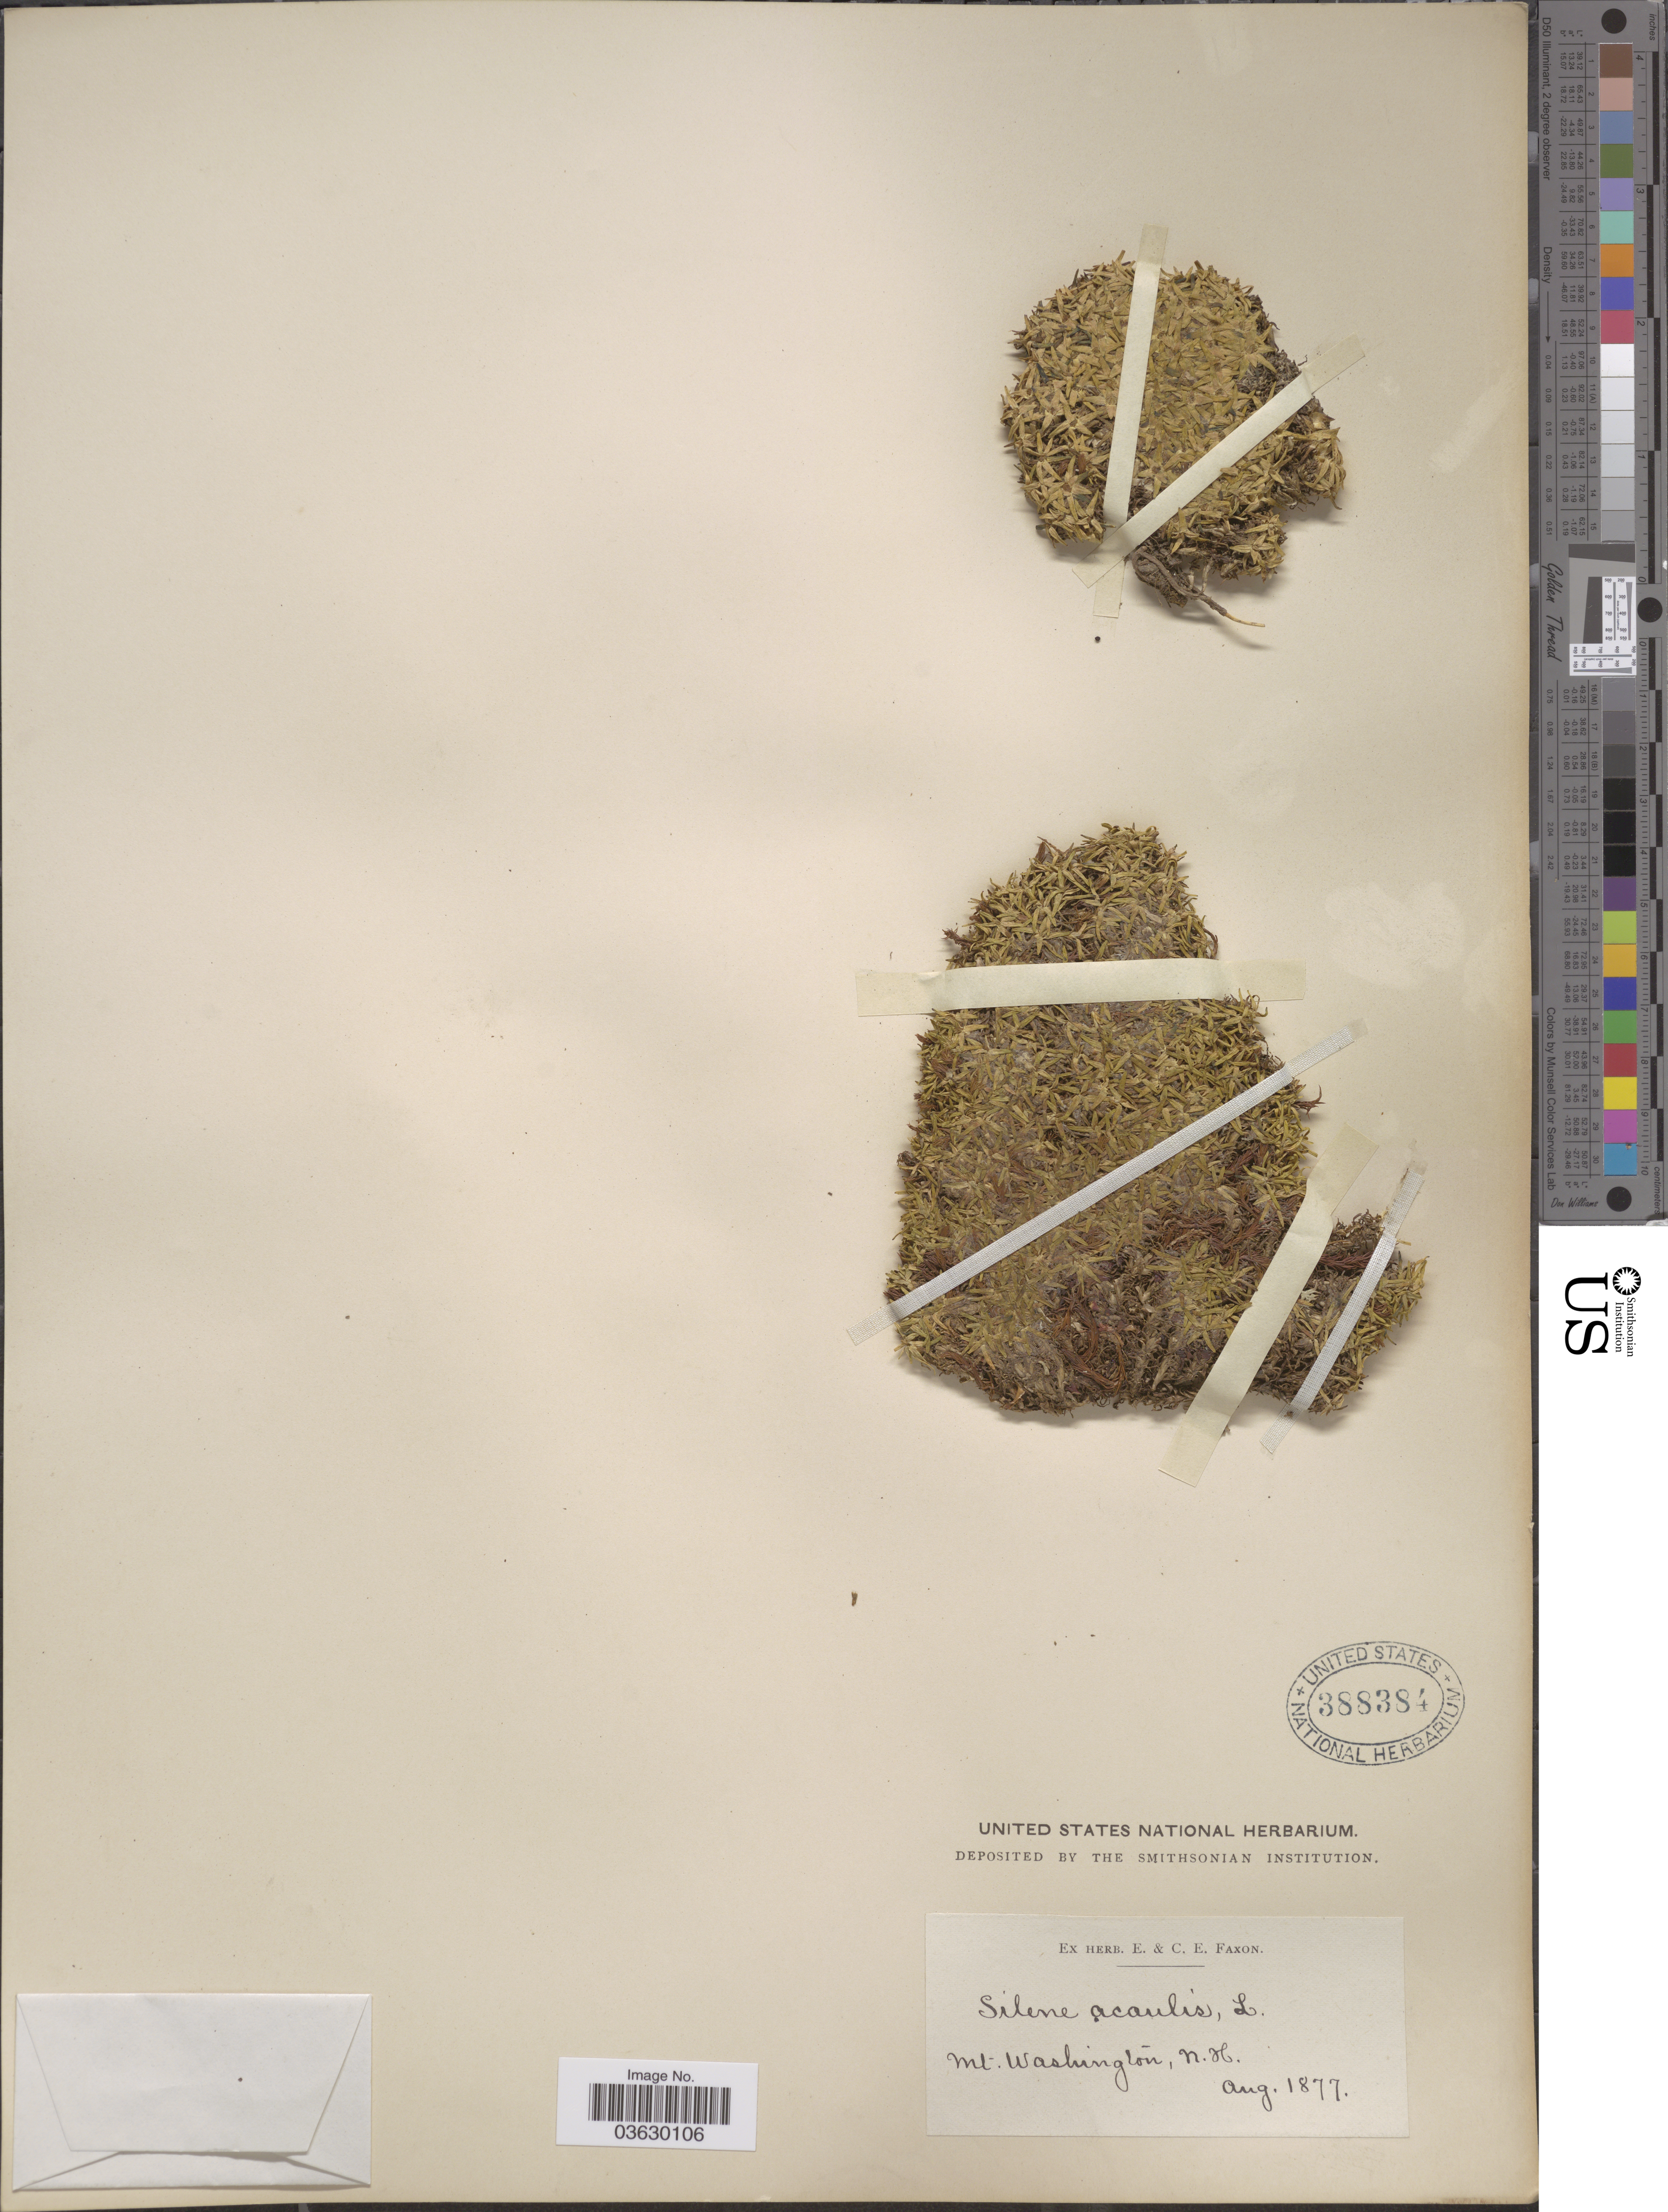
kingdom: Plantae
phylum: Tracheophyta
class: Magnoliopsida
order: Caryophyllales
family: Caryophyllaceae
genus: Silene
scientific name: Silene acaulis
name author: (L.) Jacq.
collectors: ex herb. E. & C.E. Faxon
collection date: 1877-08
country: United States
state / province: New Hampshire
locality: Mt. Washington.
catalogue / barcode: US 388384